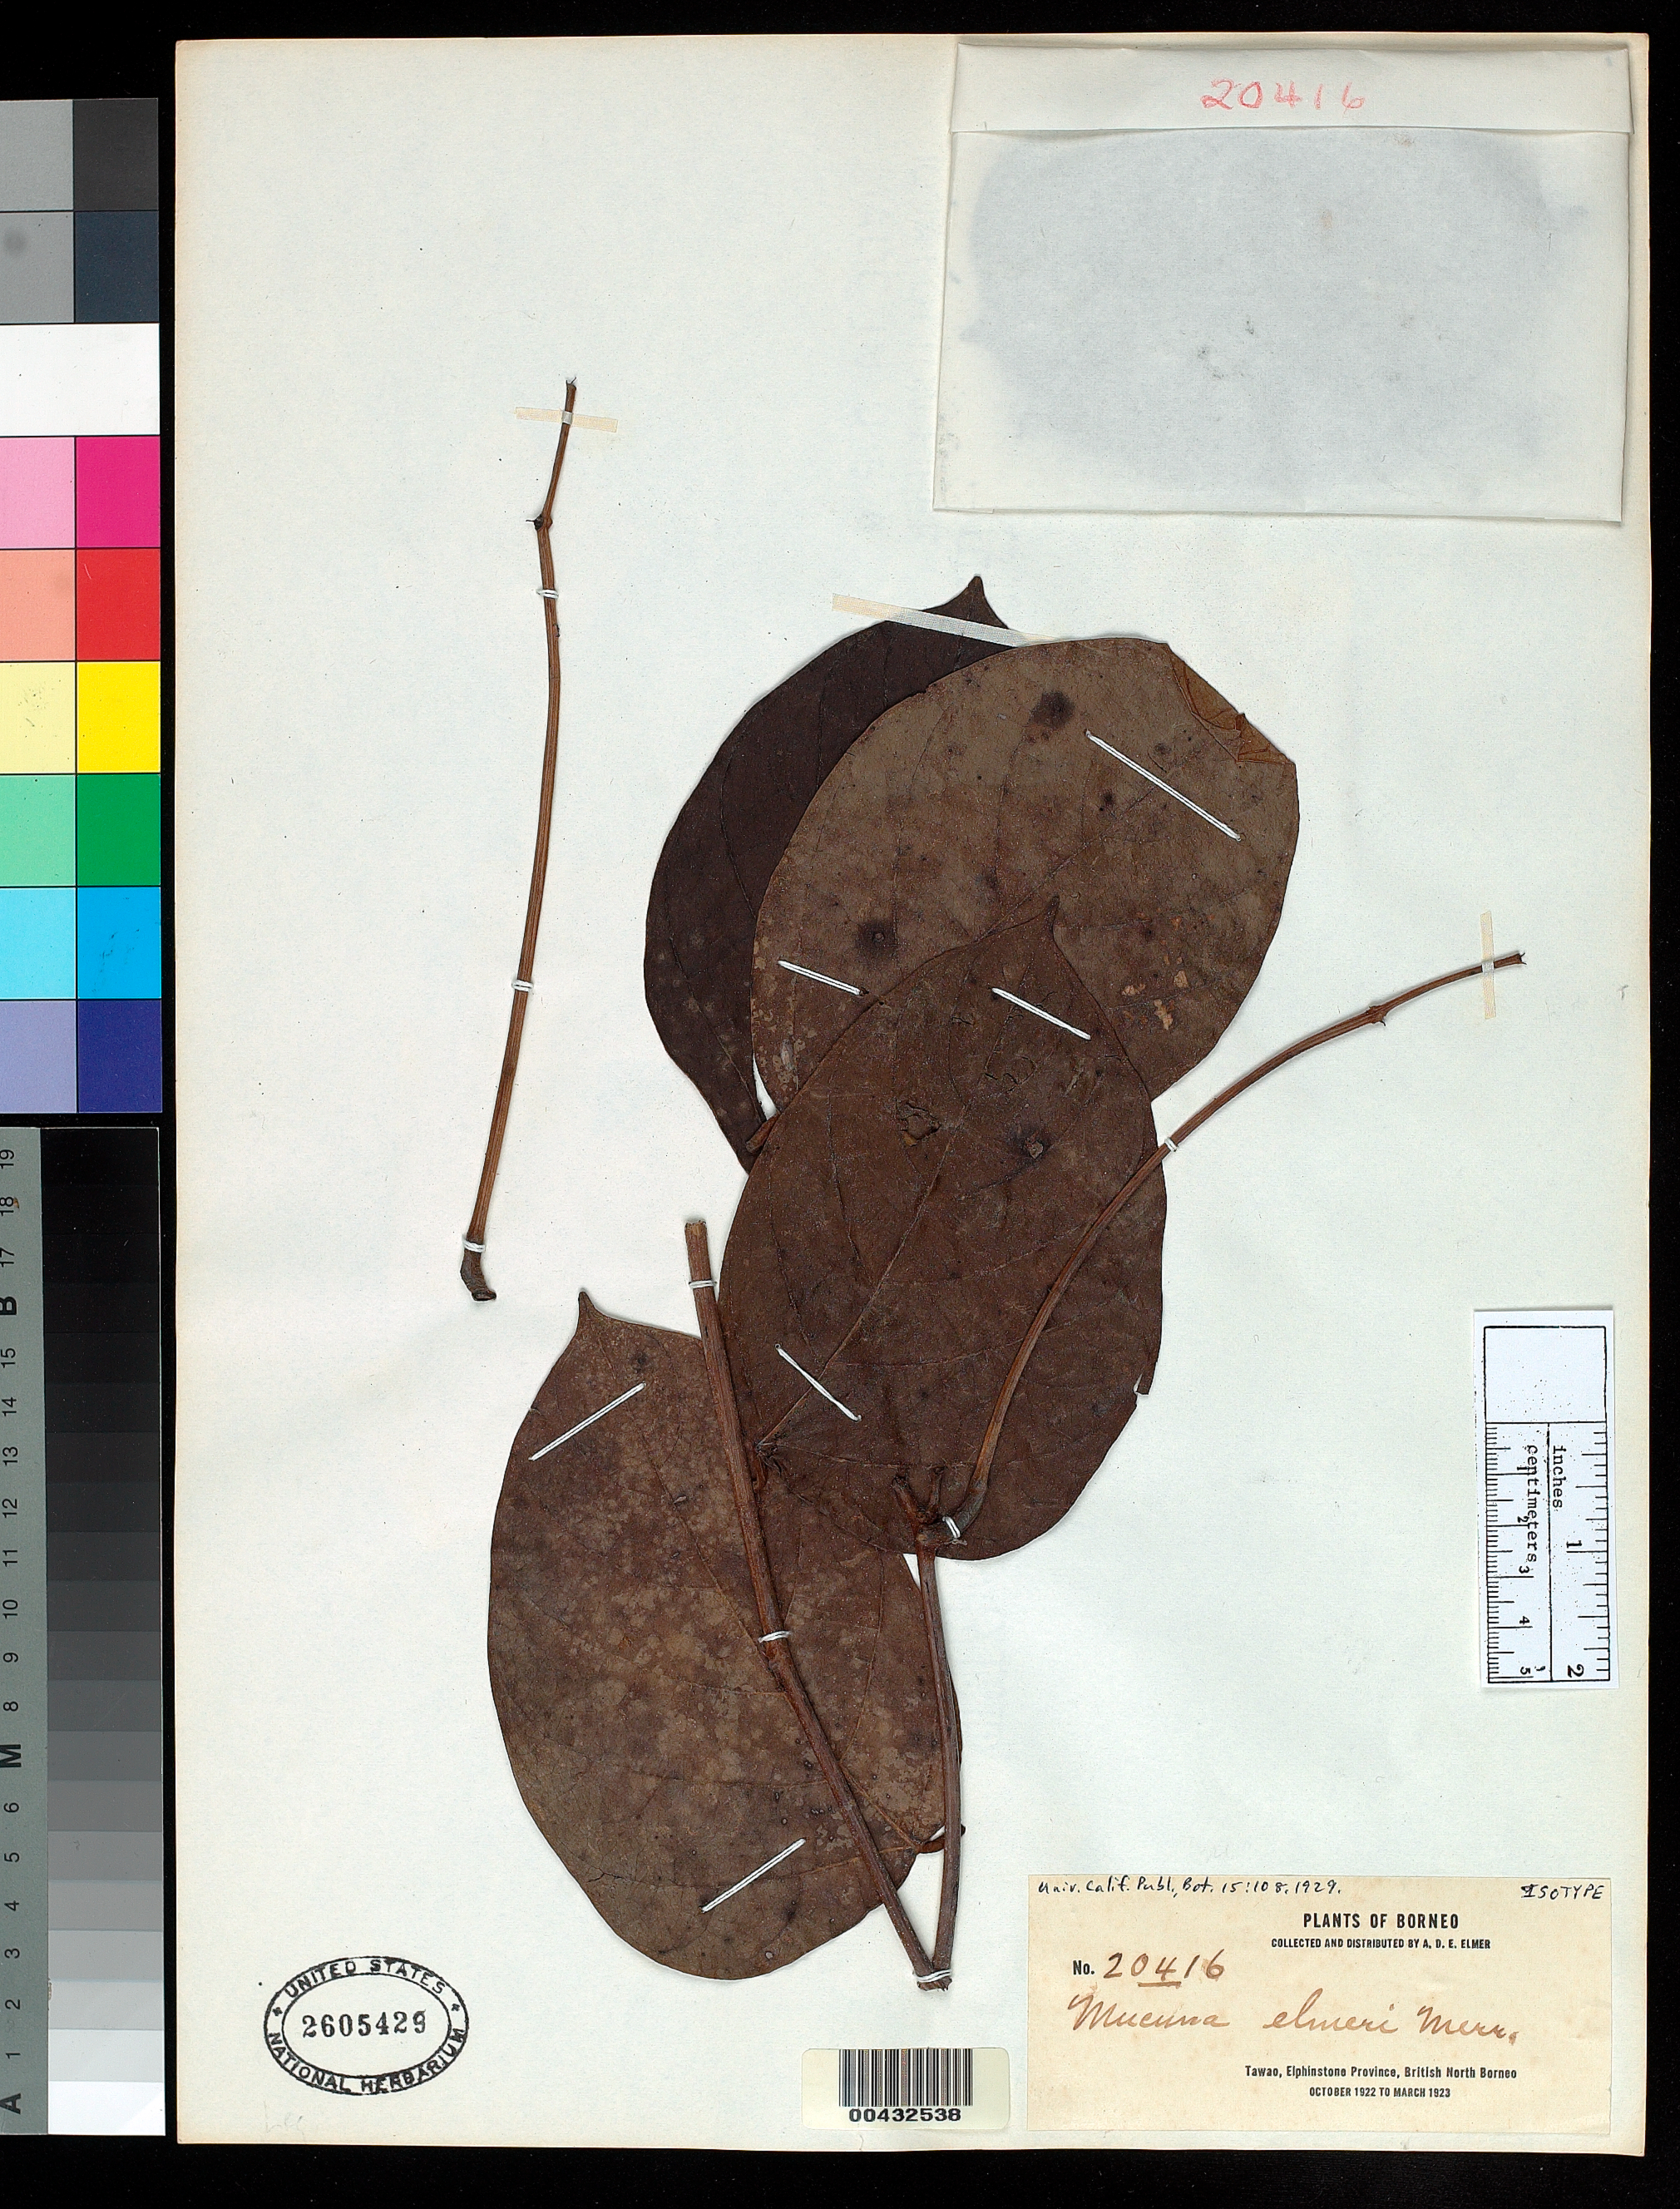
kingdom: Plantae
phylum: Tracheophyta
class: Magnoliopsida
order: Fabales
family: Fabaceae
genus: Mucuna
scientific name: Mucuna elmeri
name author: Merr.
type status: Isotype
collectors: A. D. E. Elmer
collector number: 20416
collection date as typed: Oct 1922 to -- Mar 1923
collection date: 1922-10/1923-03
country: Malaysia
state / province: Sabah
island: Borneo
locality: Tawao, Elphinstone Province, British North Borneo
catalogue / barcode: US 2605429